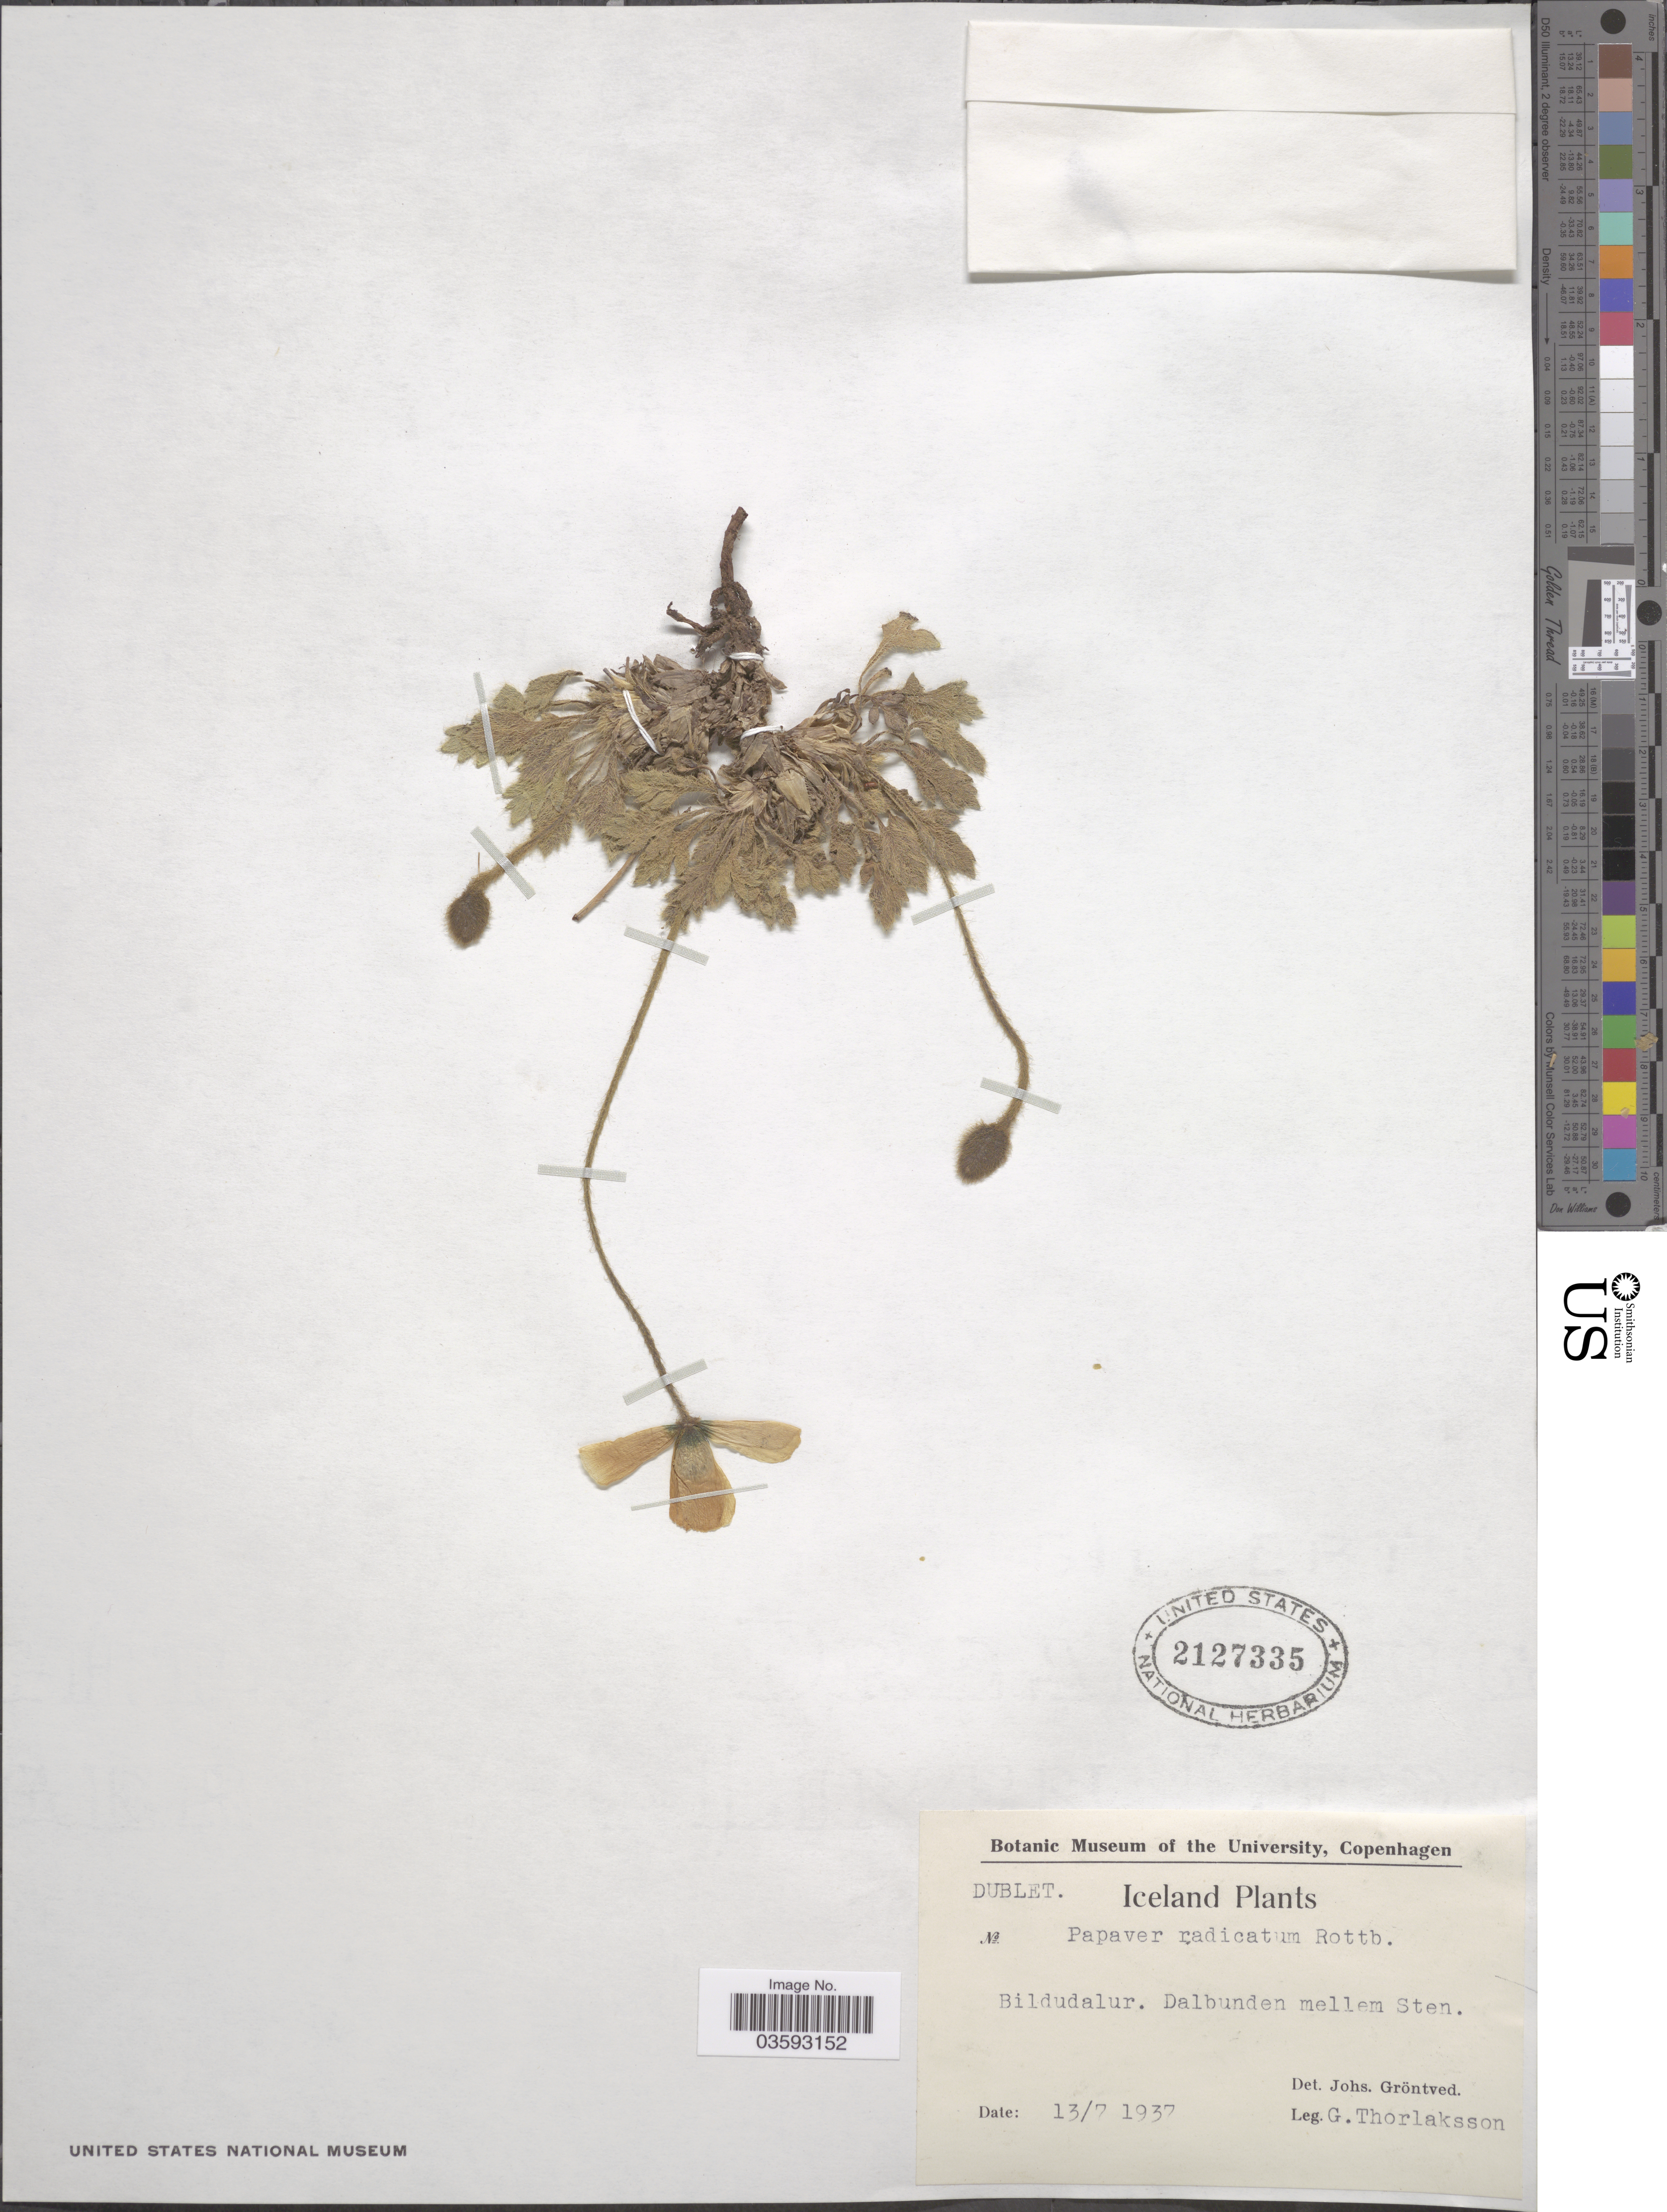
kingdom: Plantae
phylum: Tracheophyta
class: Magnoliopsida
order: Ranunculales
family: Papaveraceae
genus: Papaver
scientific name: Papaver radicatum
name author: Rottb.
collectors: G. Thorlaksson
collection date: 1937-07-13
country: Iceland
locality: Bildudalur. Dalbunden mellem Sten.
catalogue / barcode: US 2127335